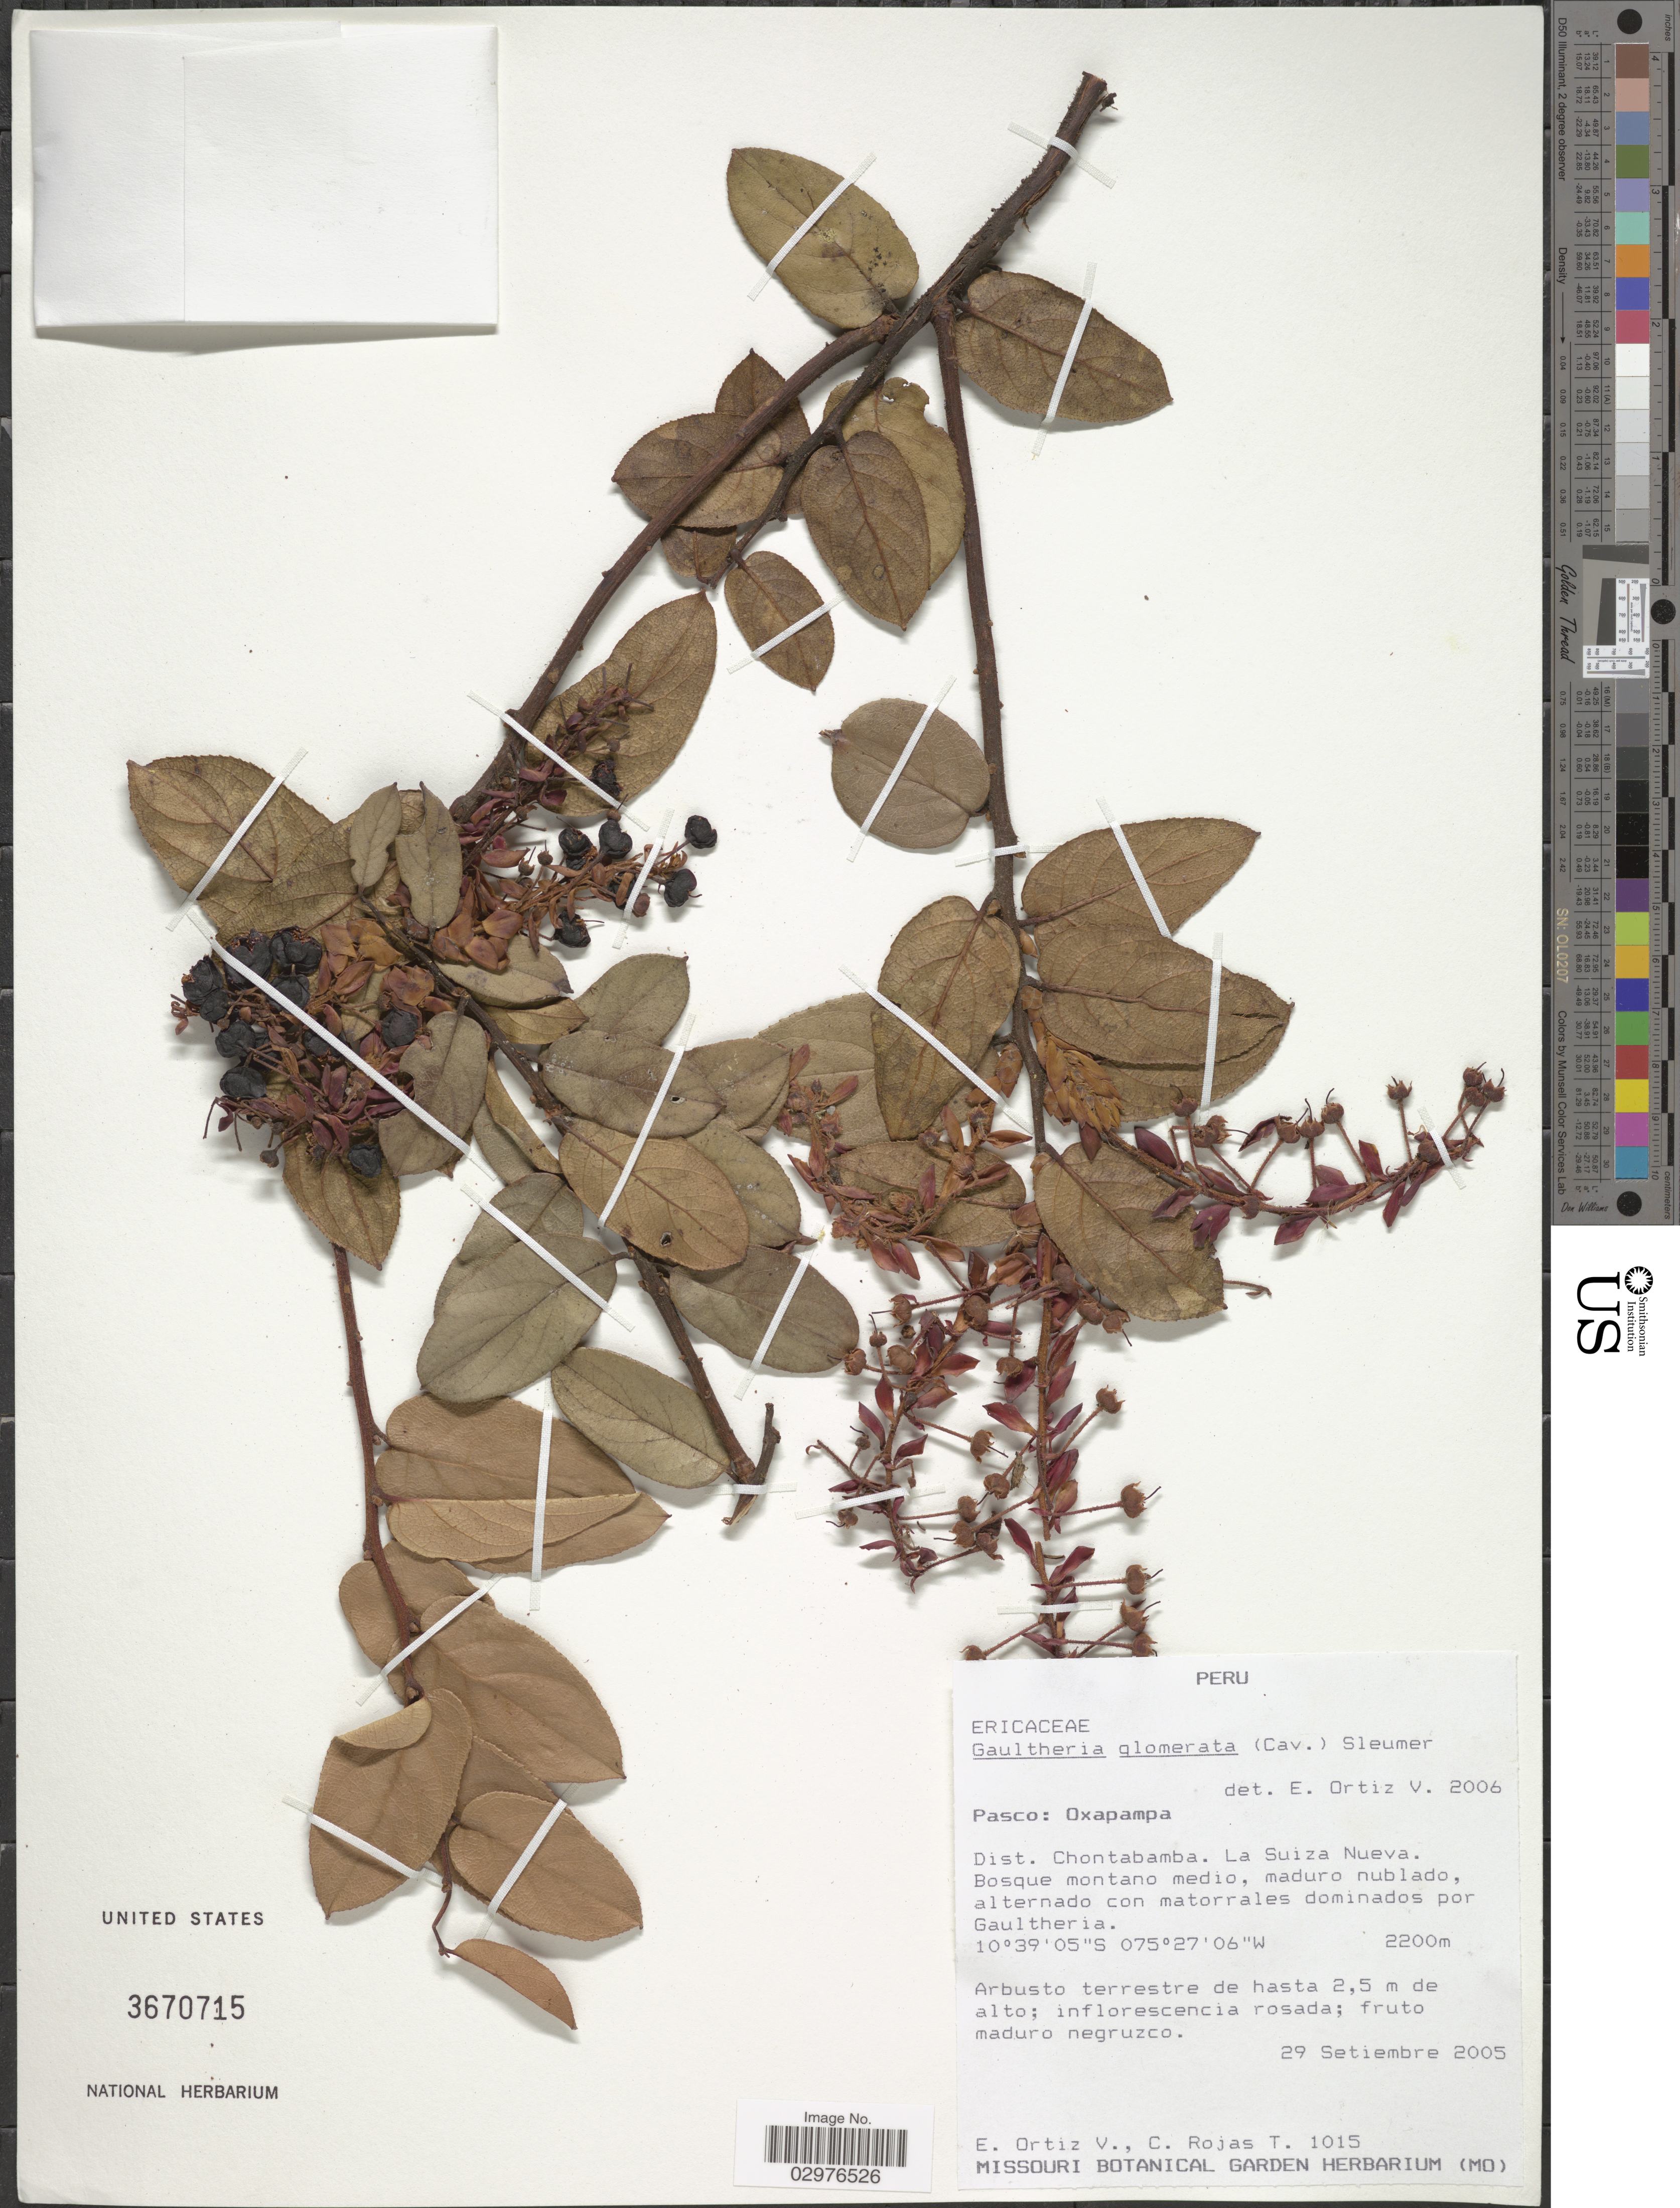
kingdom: Plantae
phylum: Tracheophyta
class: Magnoliopsida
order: Ericales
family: Ericaceae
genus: Gaultheria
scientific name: Gaultheria glomerata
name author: (Cav.) Sleumer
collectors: E. Ortiz V. & C. Rojas T.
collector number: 1015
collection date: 2005-09-29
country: Peru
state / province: Pasco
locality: Oxapampa. Dist. Chontabamba. La Suiza Nueva.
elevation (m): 2200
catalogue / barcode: US 3670715